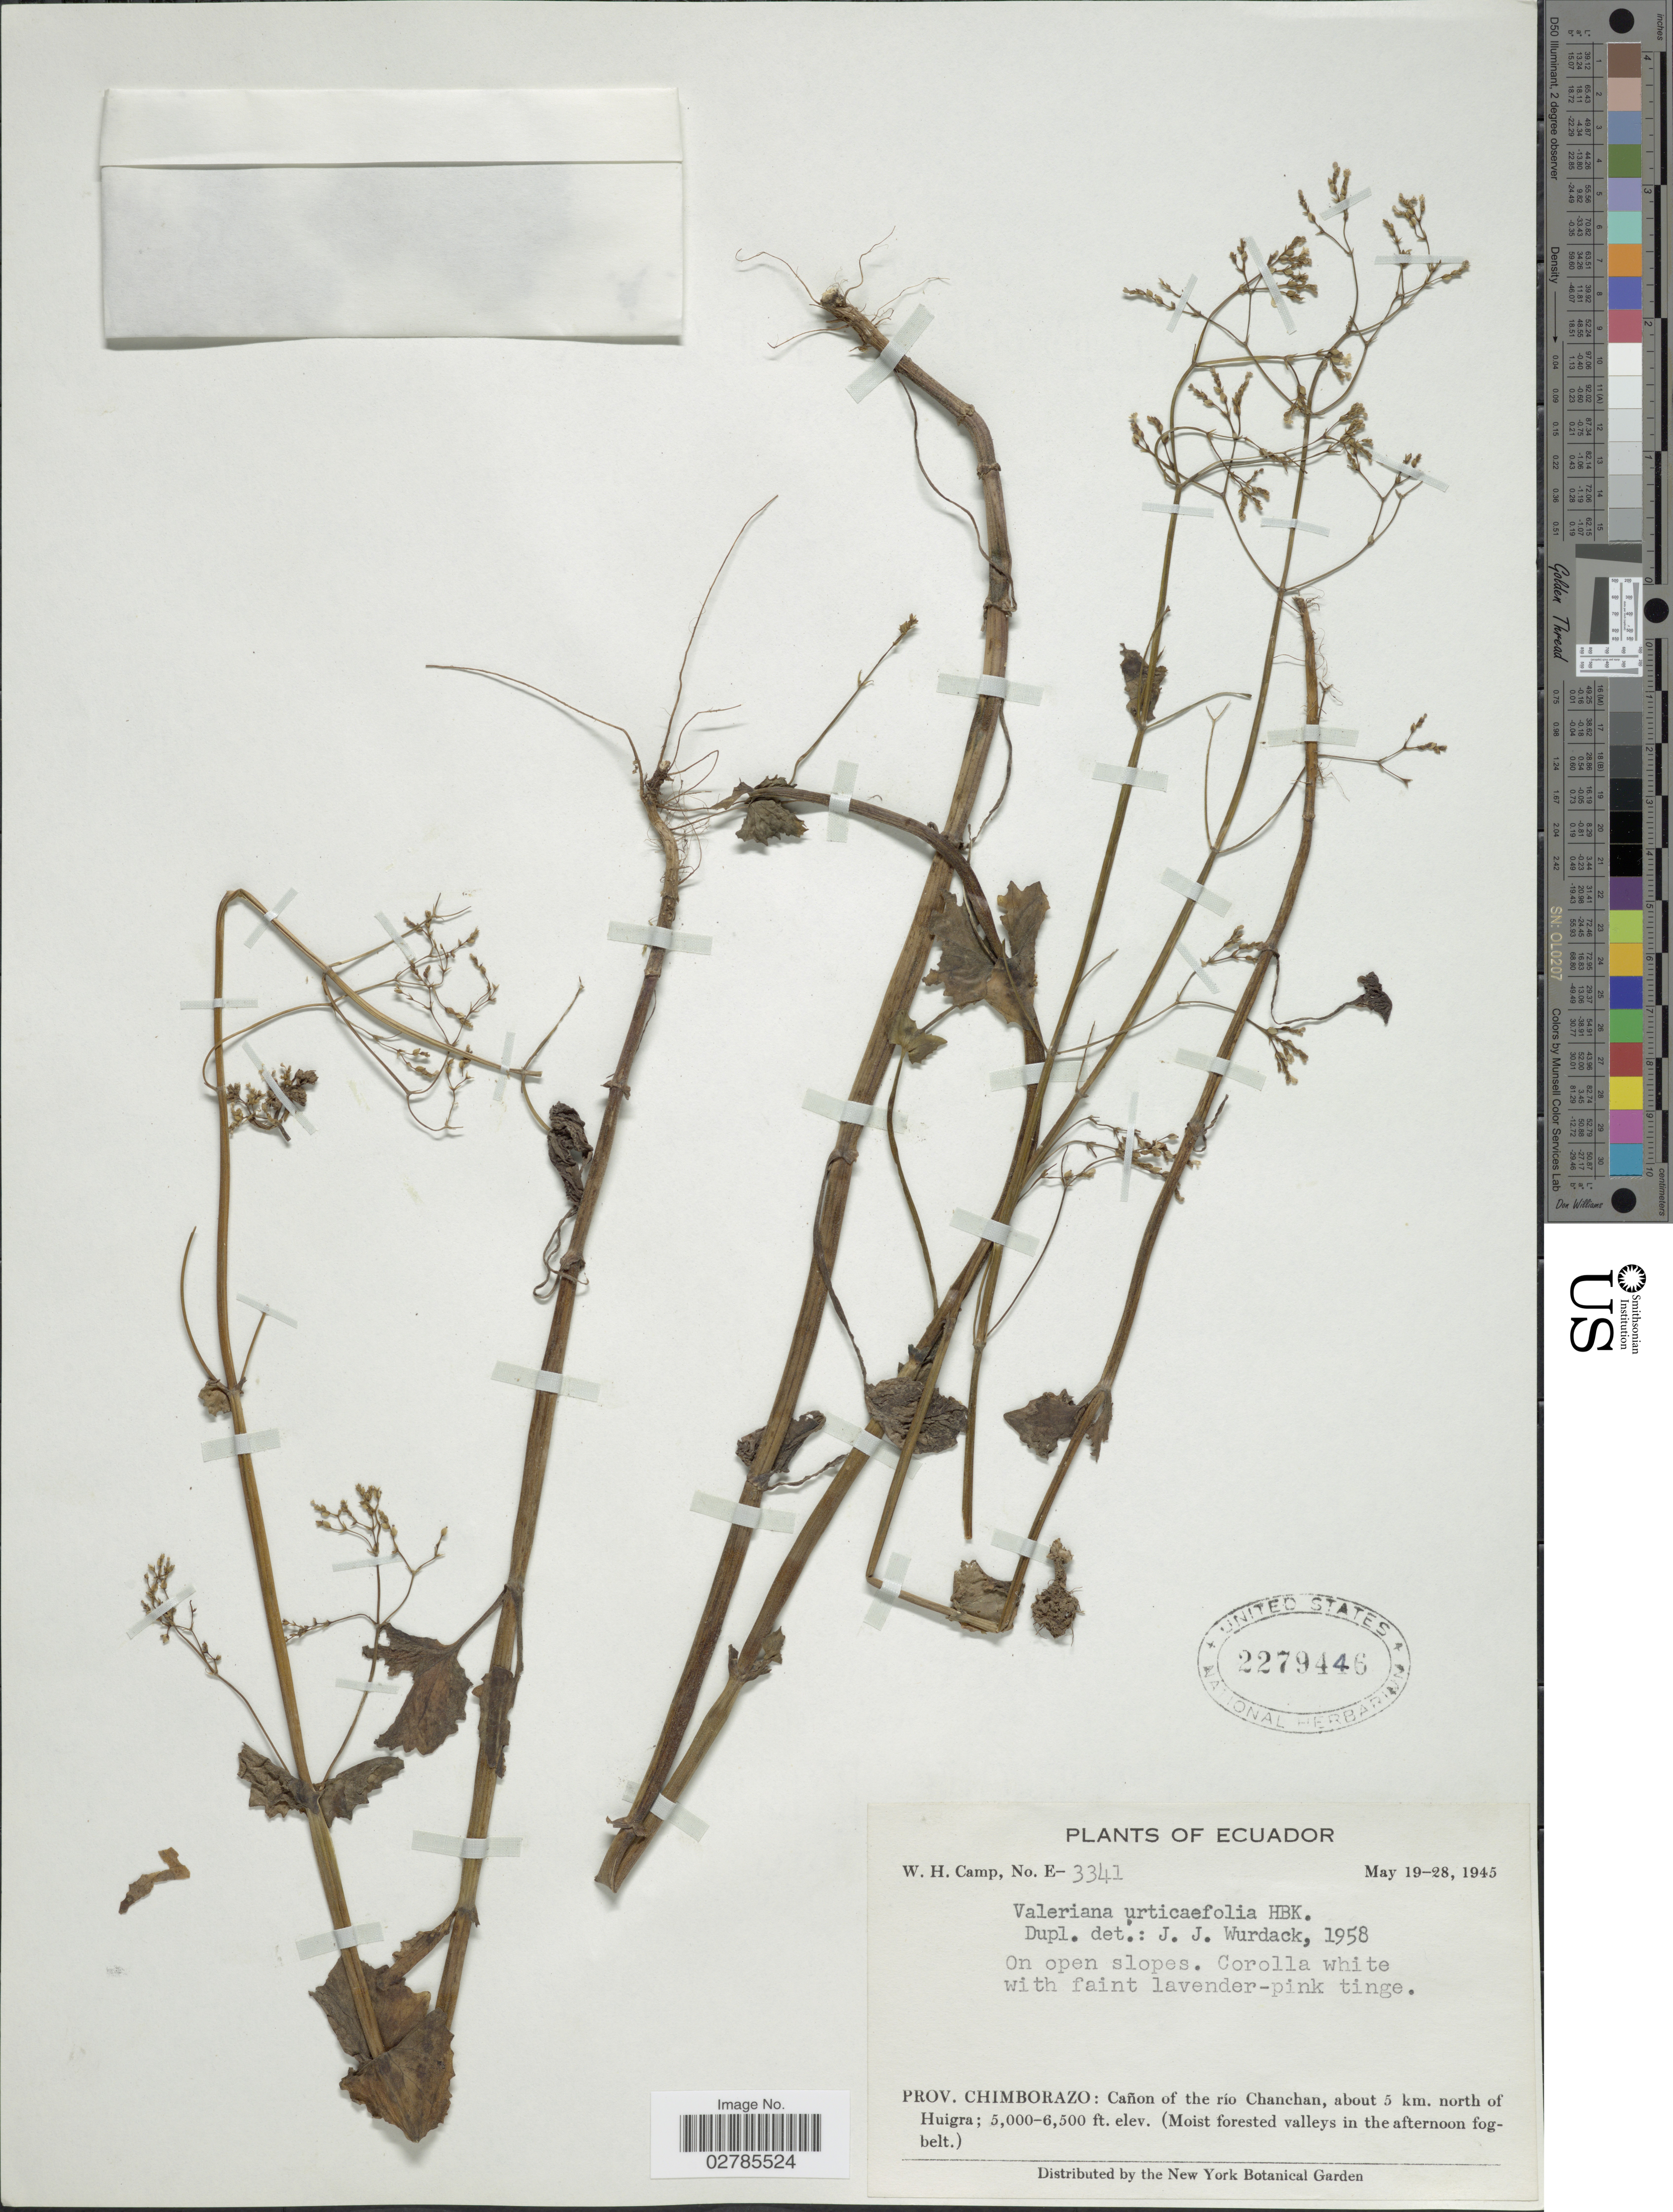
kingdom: Plantae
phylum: Tracheophyta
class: Magnoliopsida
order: Dipsacales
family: Caprifoliaceae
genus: Valeriana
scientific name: Valeriana urticaefolia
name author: Kunth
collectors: W. H. Camp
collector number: E-3341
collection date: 1945-05-19/1945-05-28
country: Ecuador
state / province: Chimborazo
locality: Prov. Chimborazo: Cañon of the rio Chanchan, about 5 km. north of Huigra.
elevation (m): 1524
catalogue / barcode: US 2279446